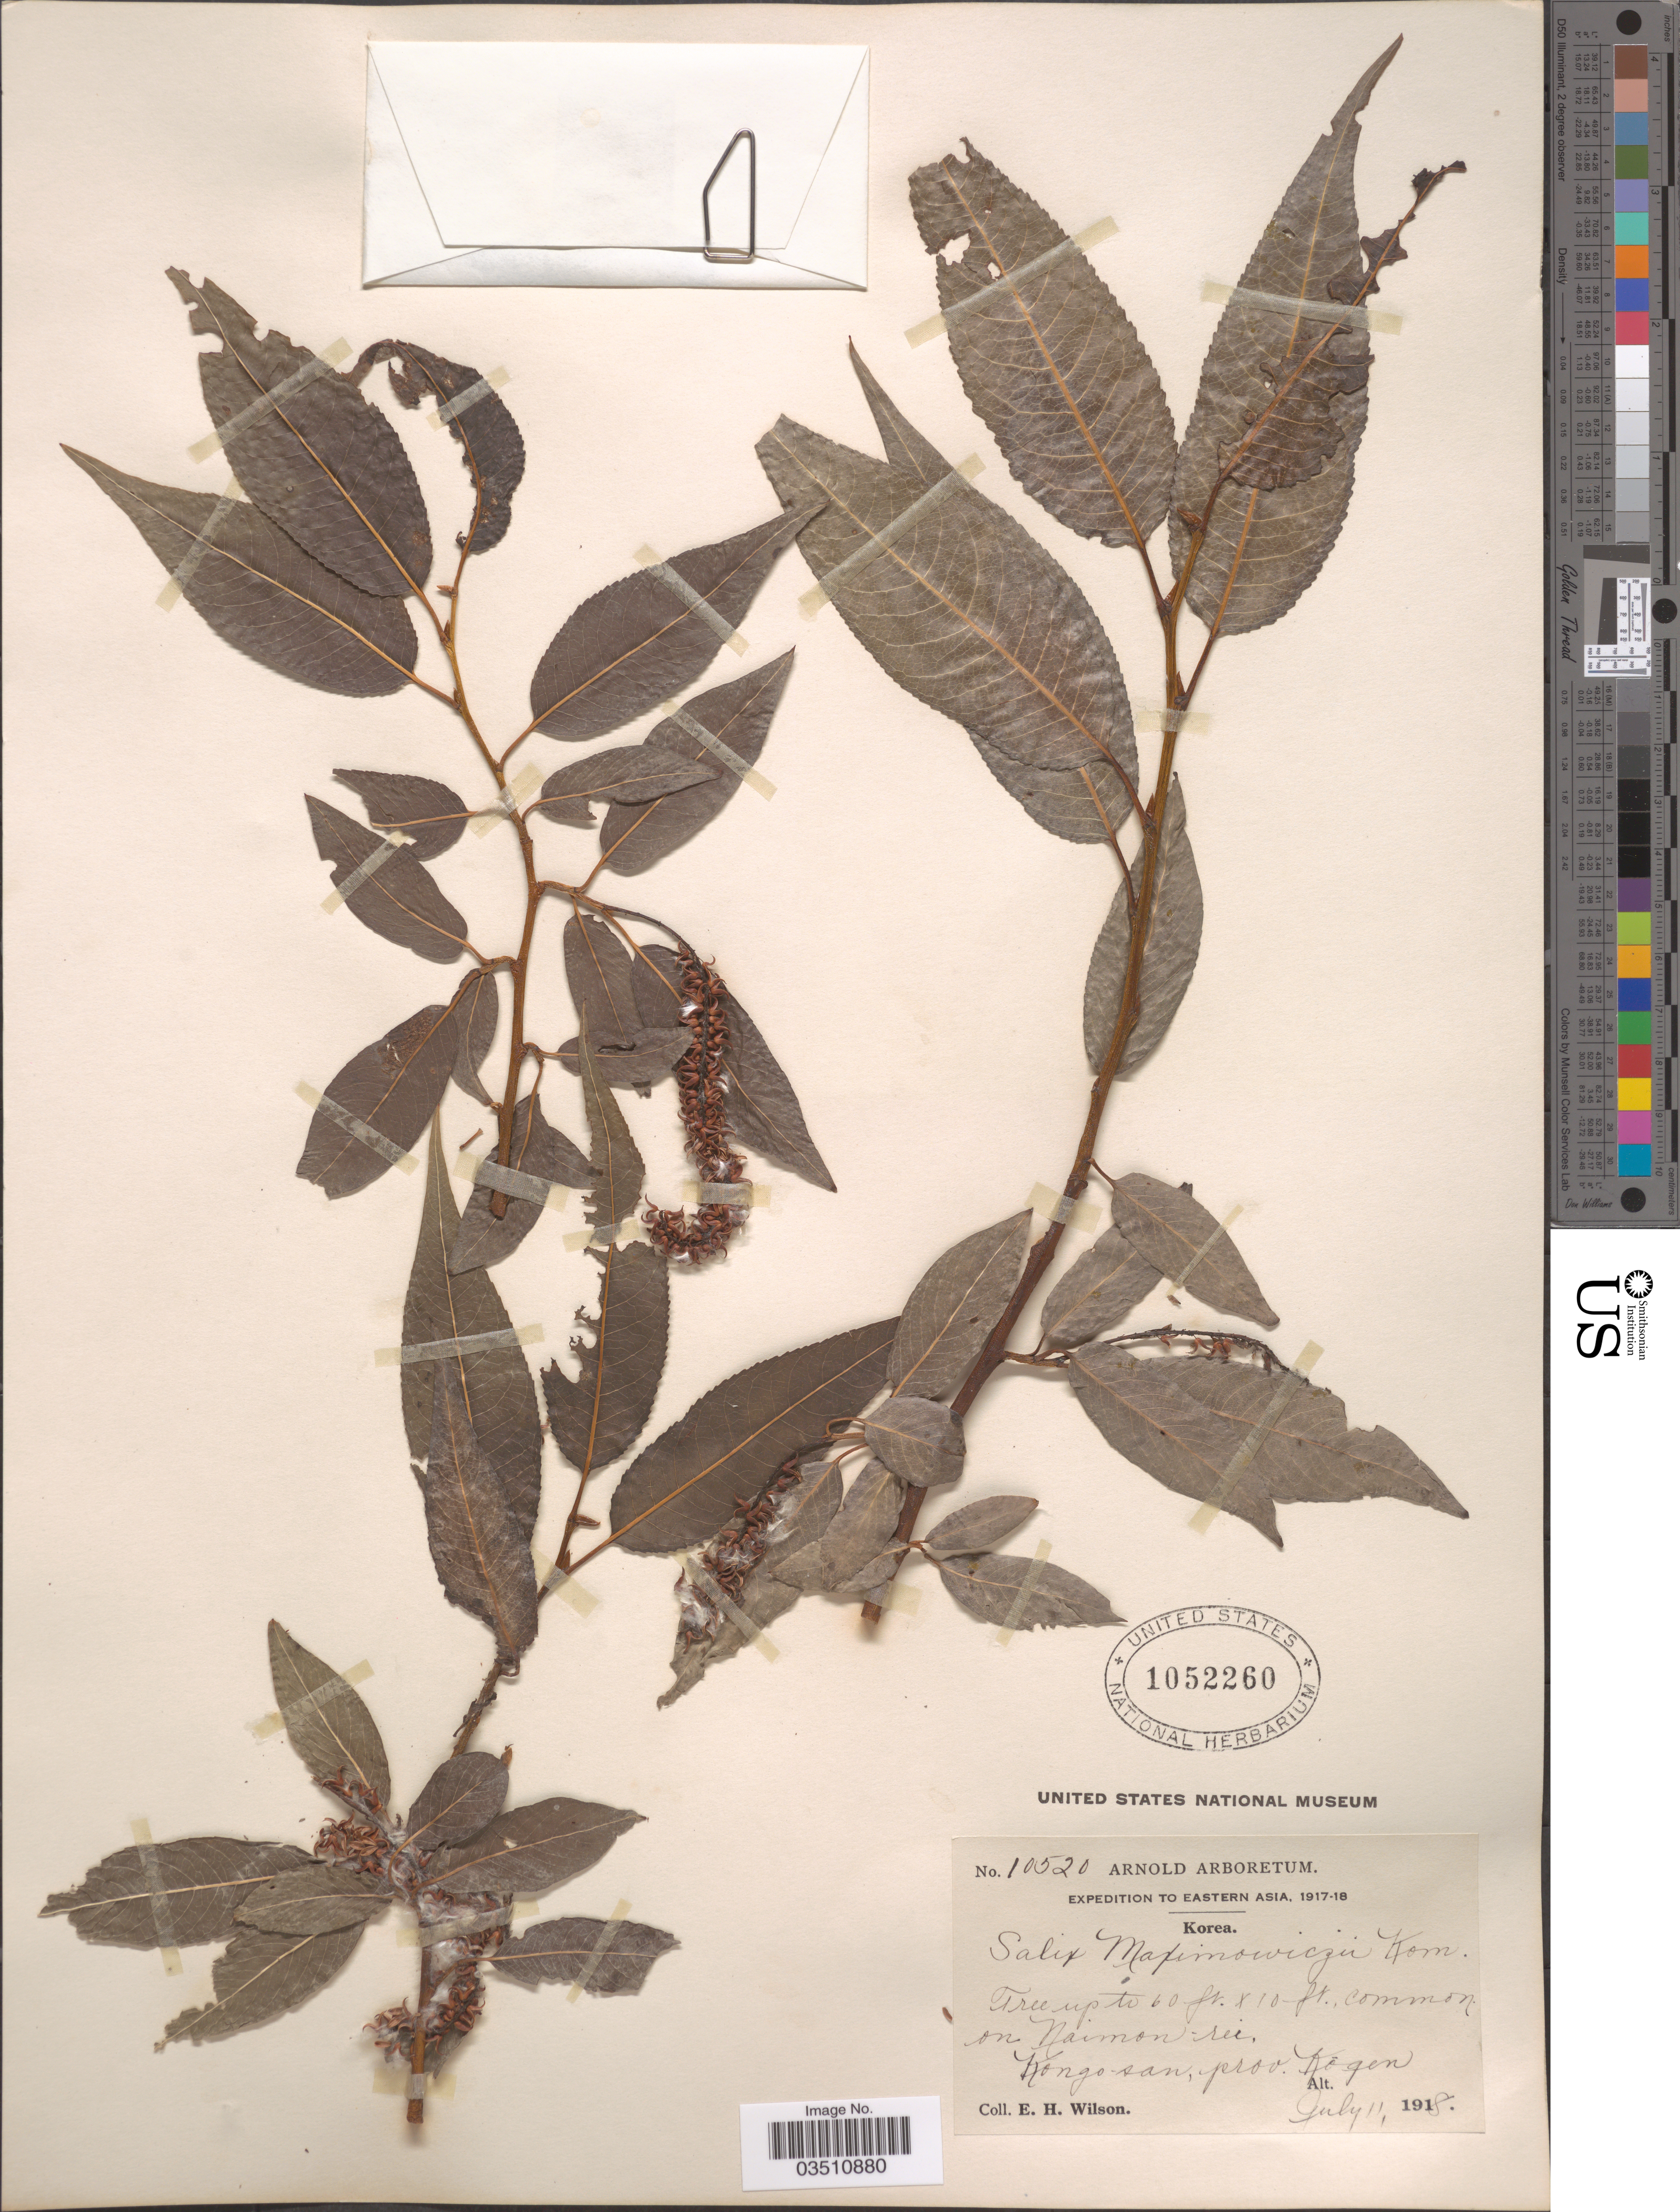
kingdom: Plantae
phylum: Tracheophyta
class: Magnoliopsida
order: Malpighiales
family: Salicaceae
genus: Salix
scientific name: Salix maximowiczii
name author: Kom.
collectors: E. Wilson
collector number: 10520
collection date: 1918-07-11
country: North Korea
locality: On Naimon-rei. Kongo-san, prov. Kōgen.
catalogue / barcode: US 1052260